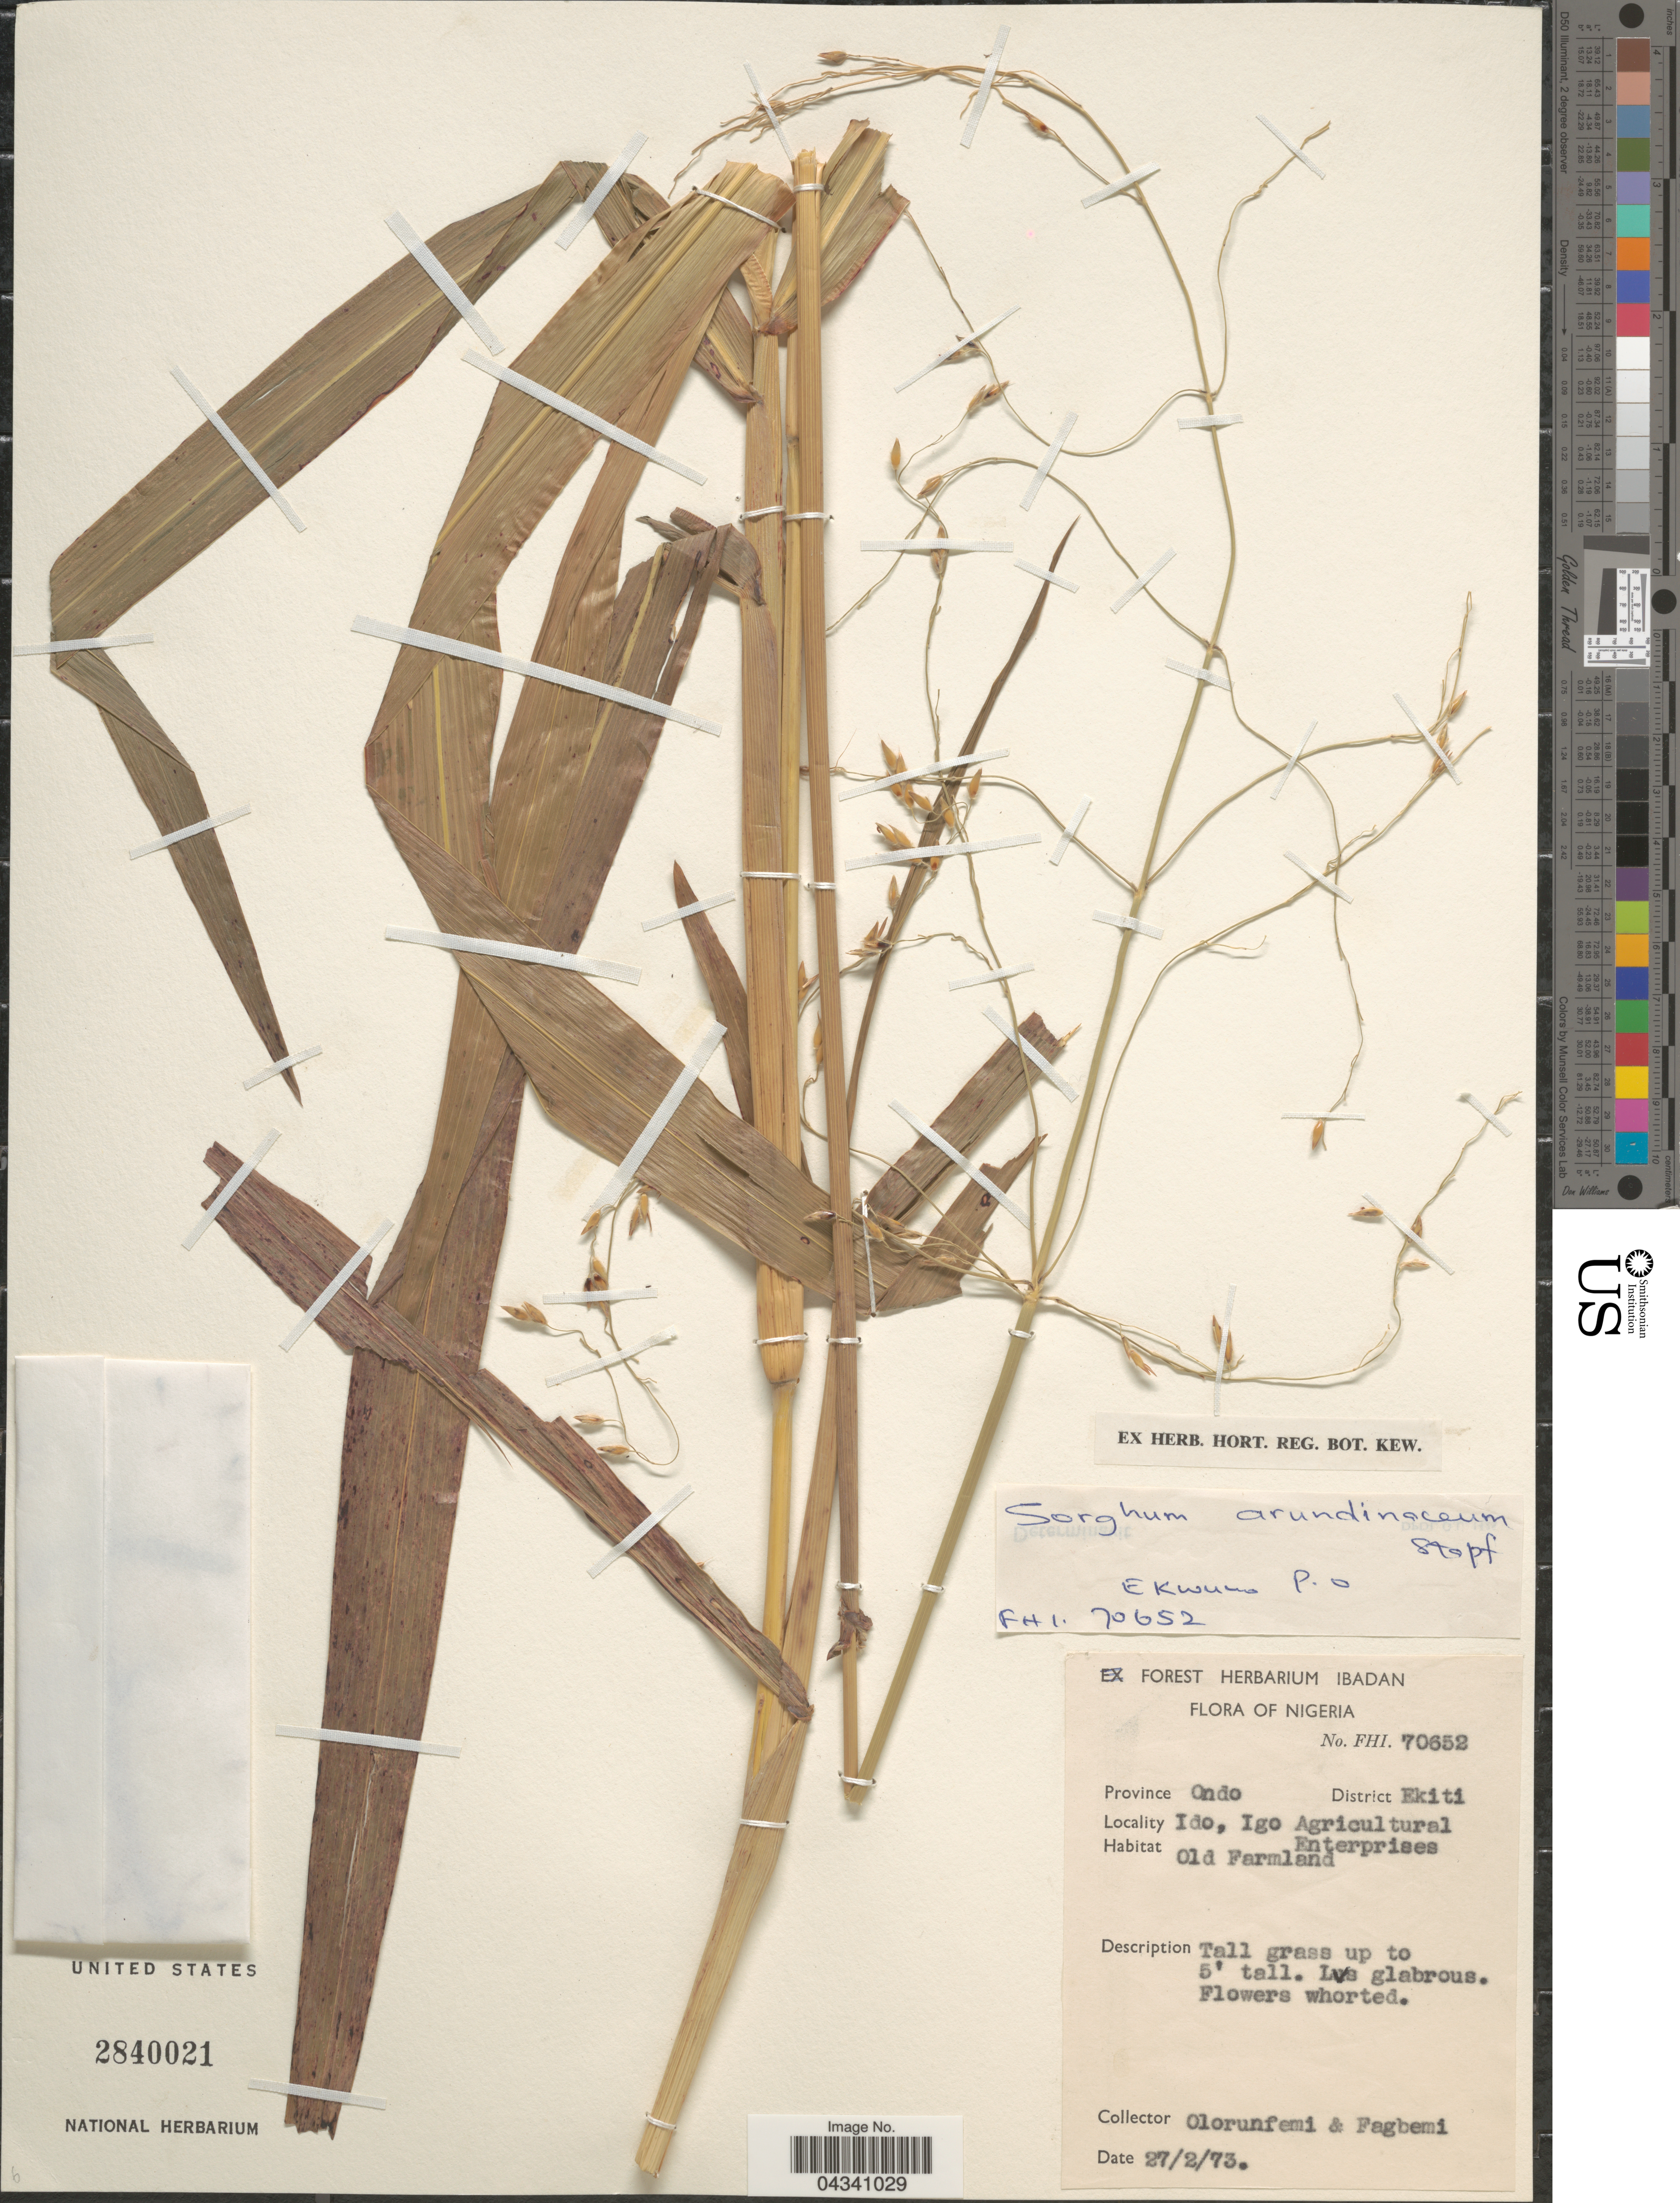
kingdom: Plantae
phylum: Tracheophyta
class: Liliopsida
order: Poales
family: Poaceae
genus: Sorghum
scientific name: Sorghum arundinaceum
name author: (Desv.) Stapf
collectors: Olorunfemi & Fagbemi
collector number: FHI.70652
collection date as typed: Transcribed d/m/y: 27/2/73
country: Nigeria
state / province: Ondo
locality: District Ekiti. Ido, Igo Agricultural Enterprises. Old Farmland.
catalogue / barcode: US 2840021